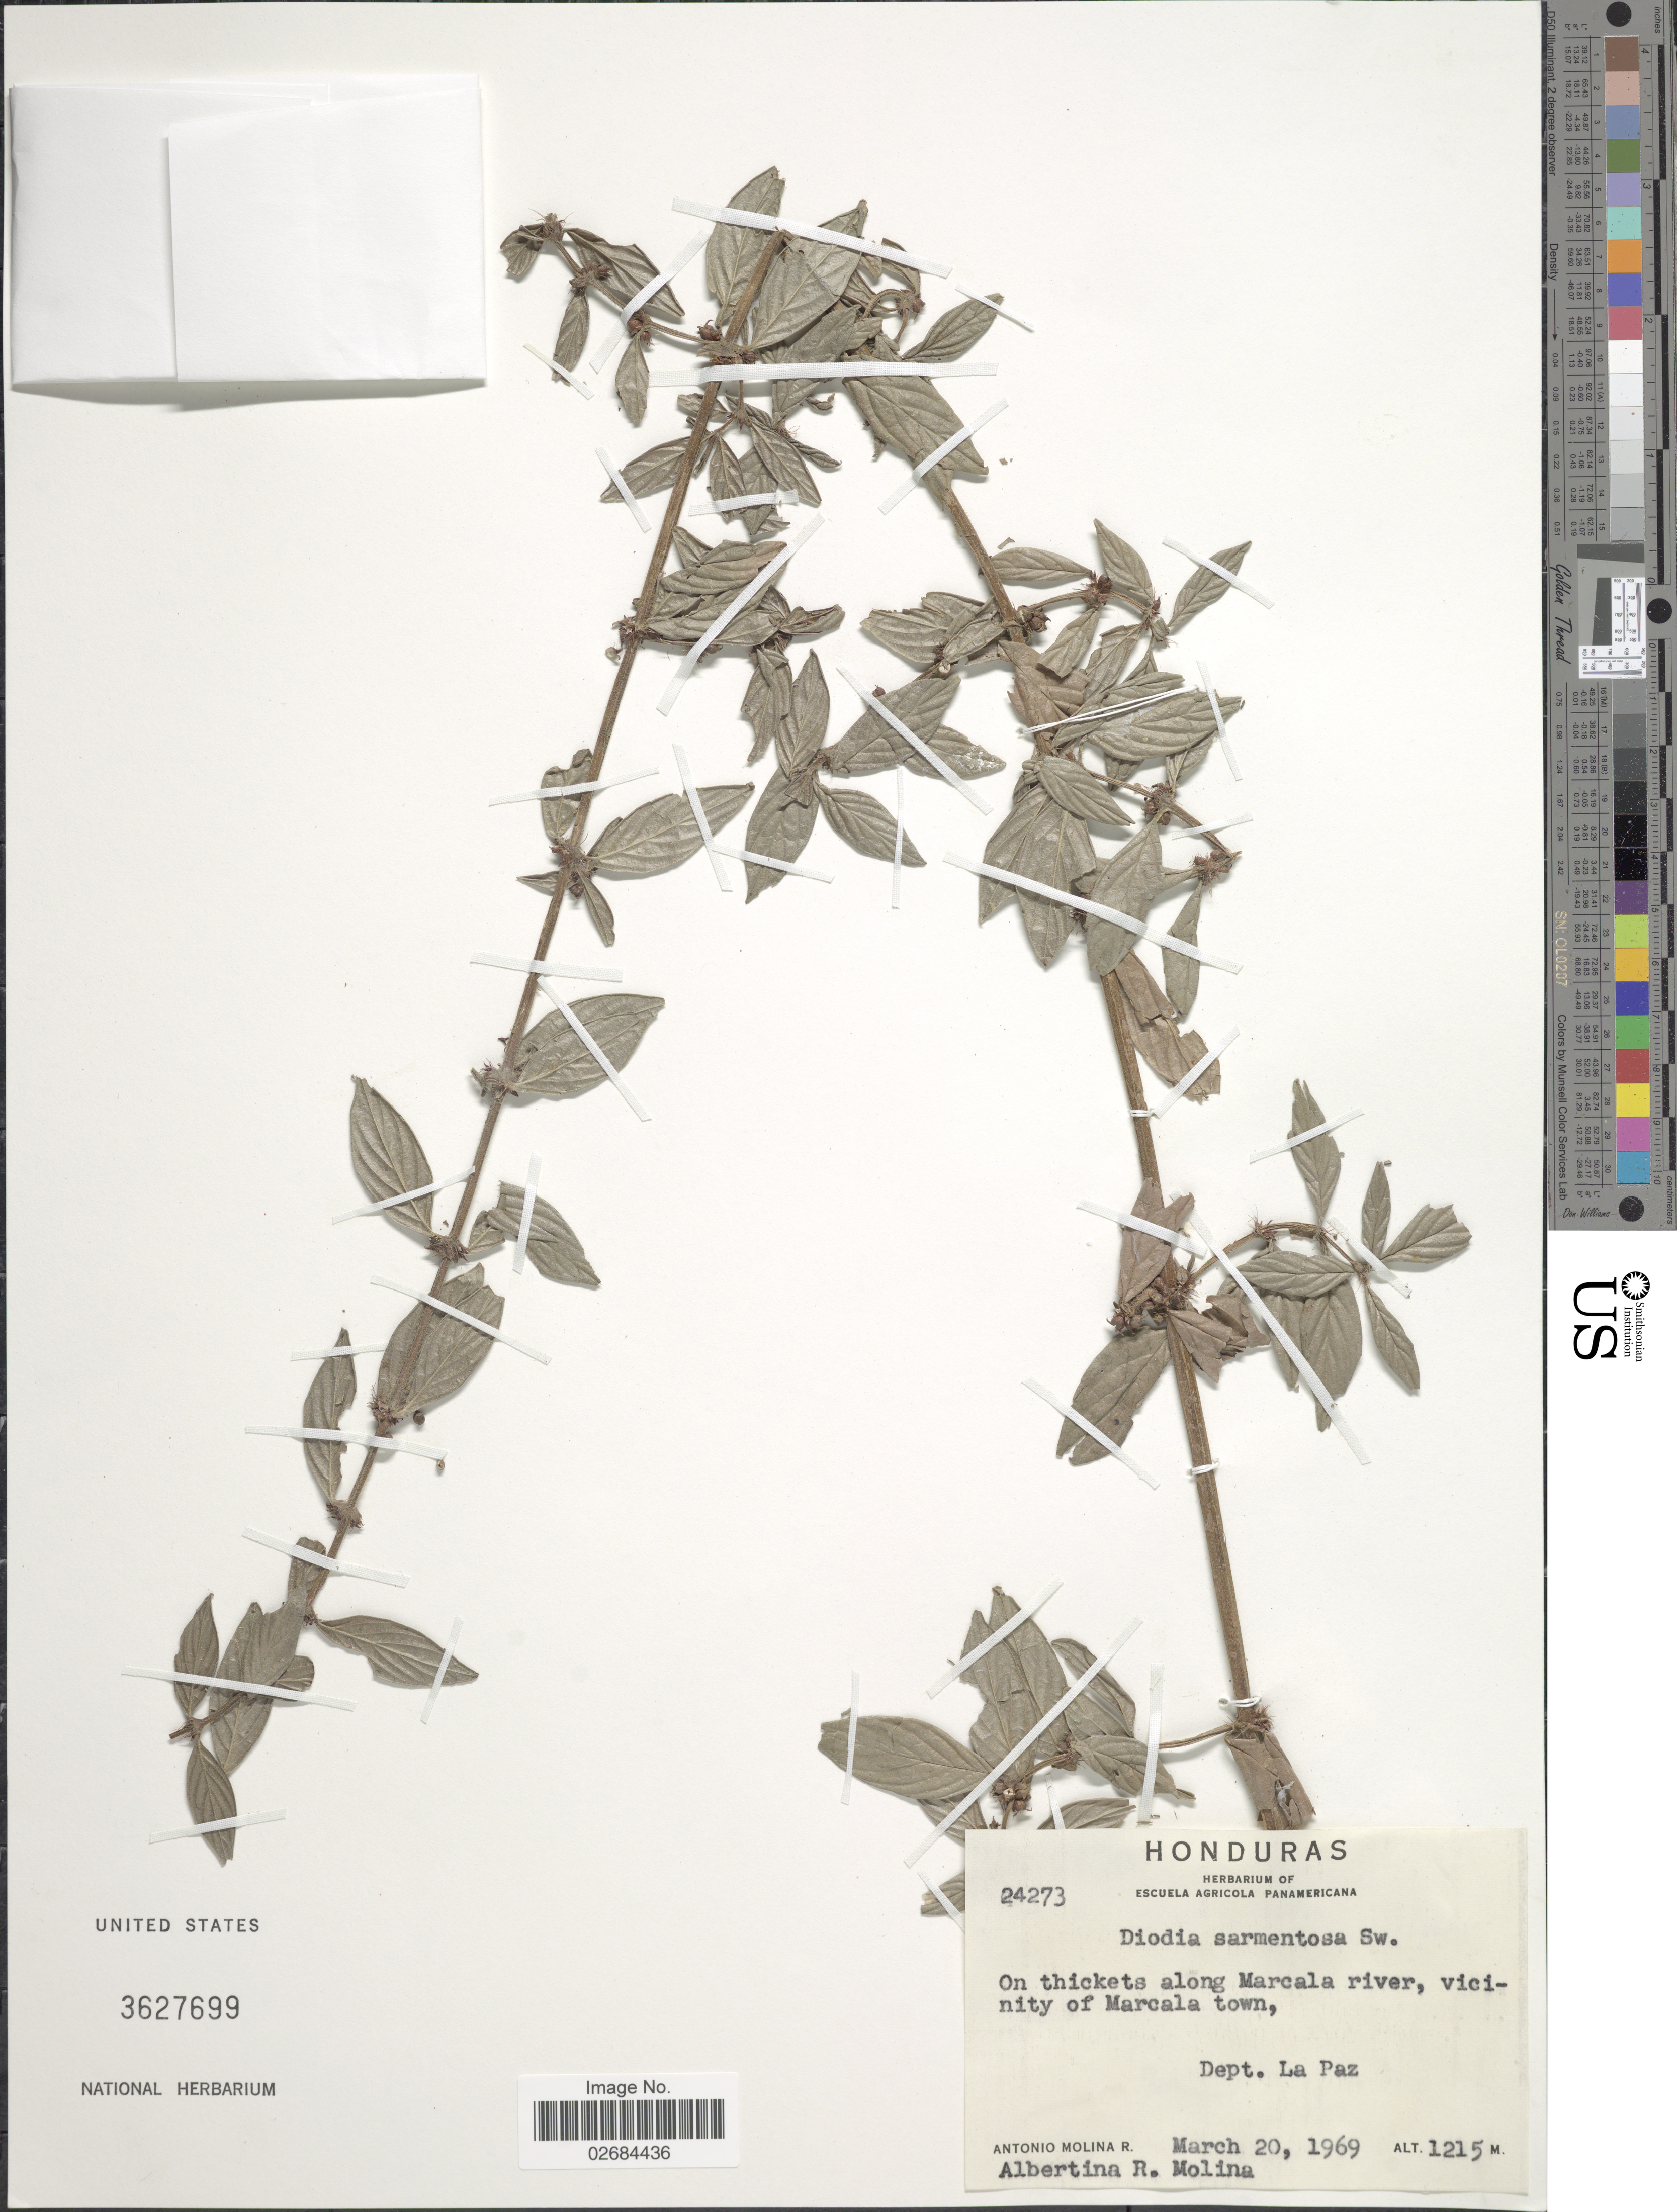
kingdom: Plantae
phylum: Tracheophyta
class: Magnoliopsida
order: Gentianales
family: Rubiaceae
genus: Diodia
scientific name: Diodia sarmentosa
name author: Sw.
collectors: A. Molina R. & A. R. Molina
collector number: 24273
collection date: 1969-03-20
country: Honduras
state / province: La Paz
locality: Along Marcala river, vicinity of Marcala town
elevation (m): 1215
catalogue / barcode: US 3627699